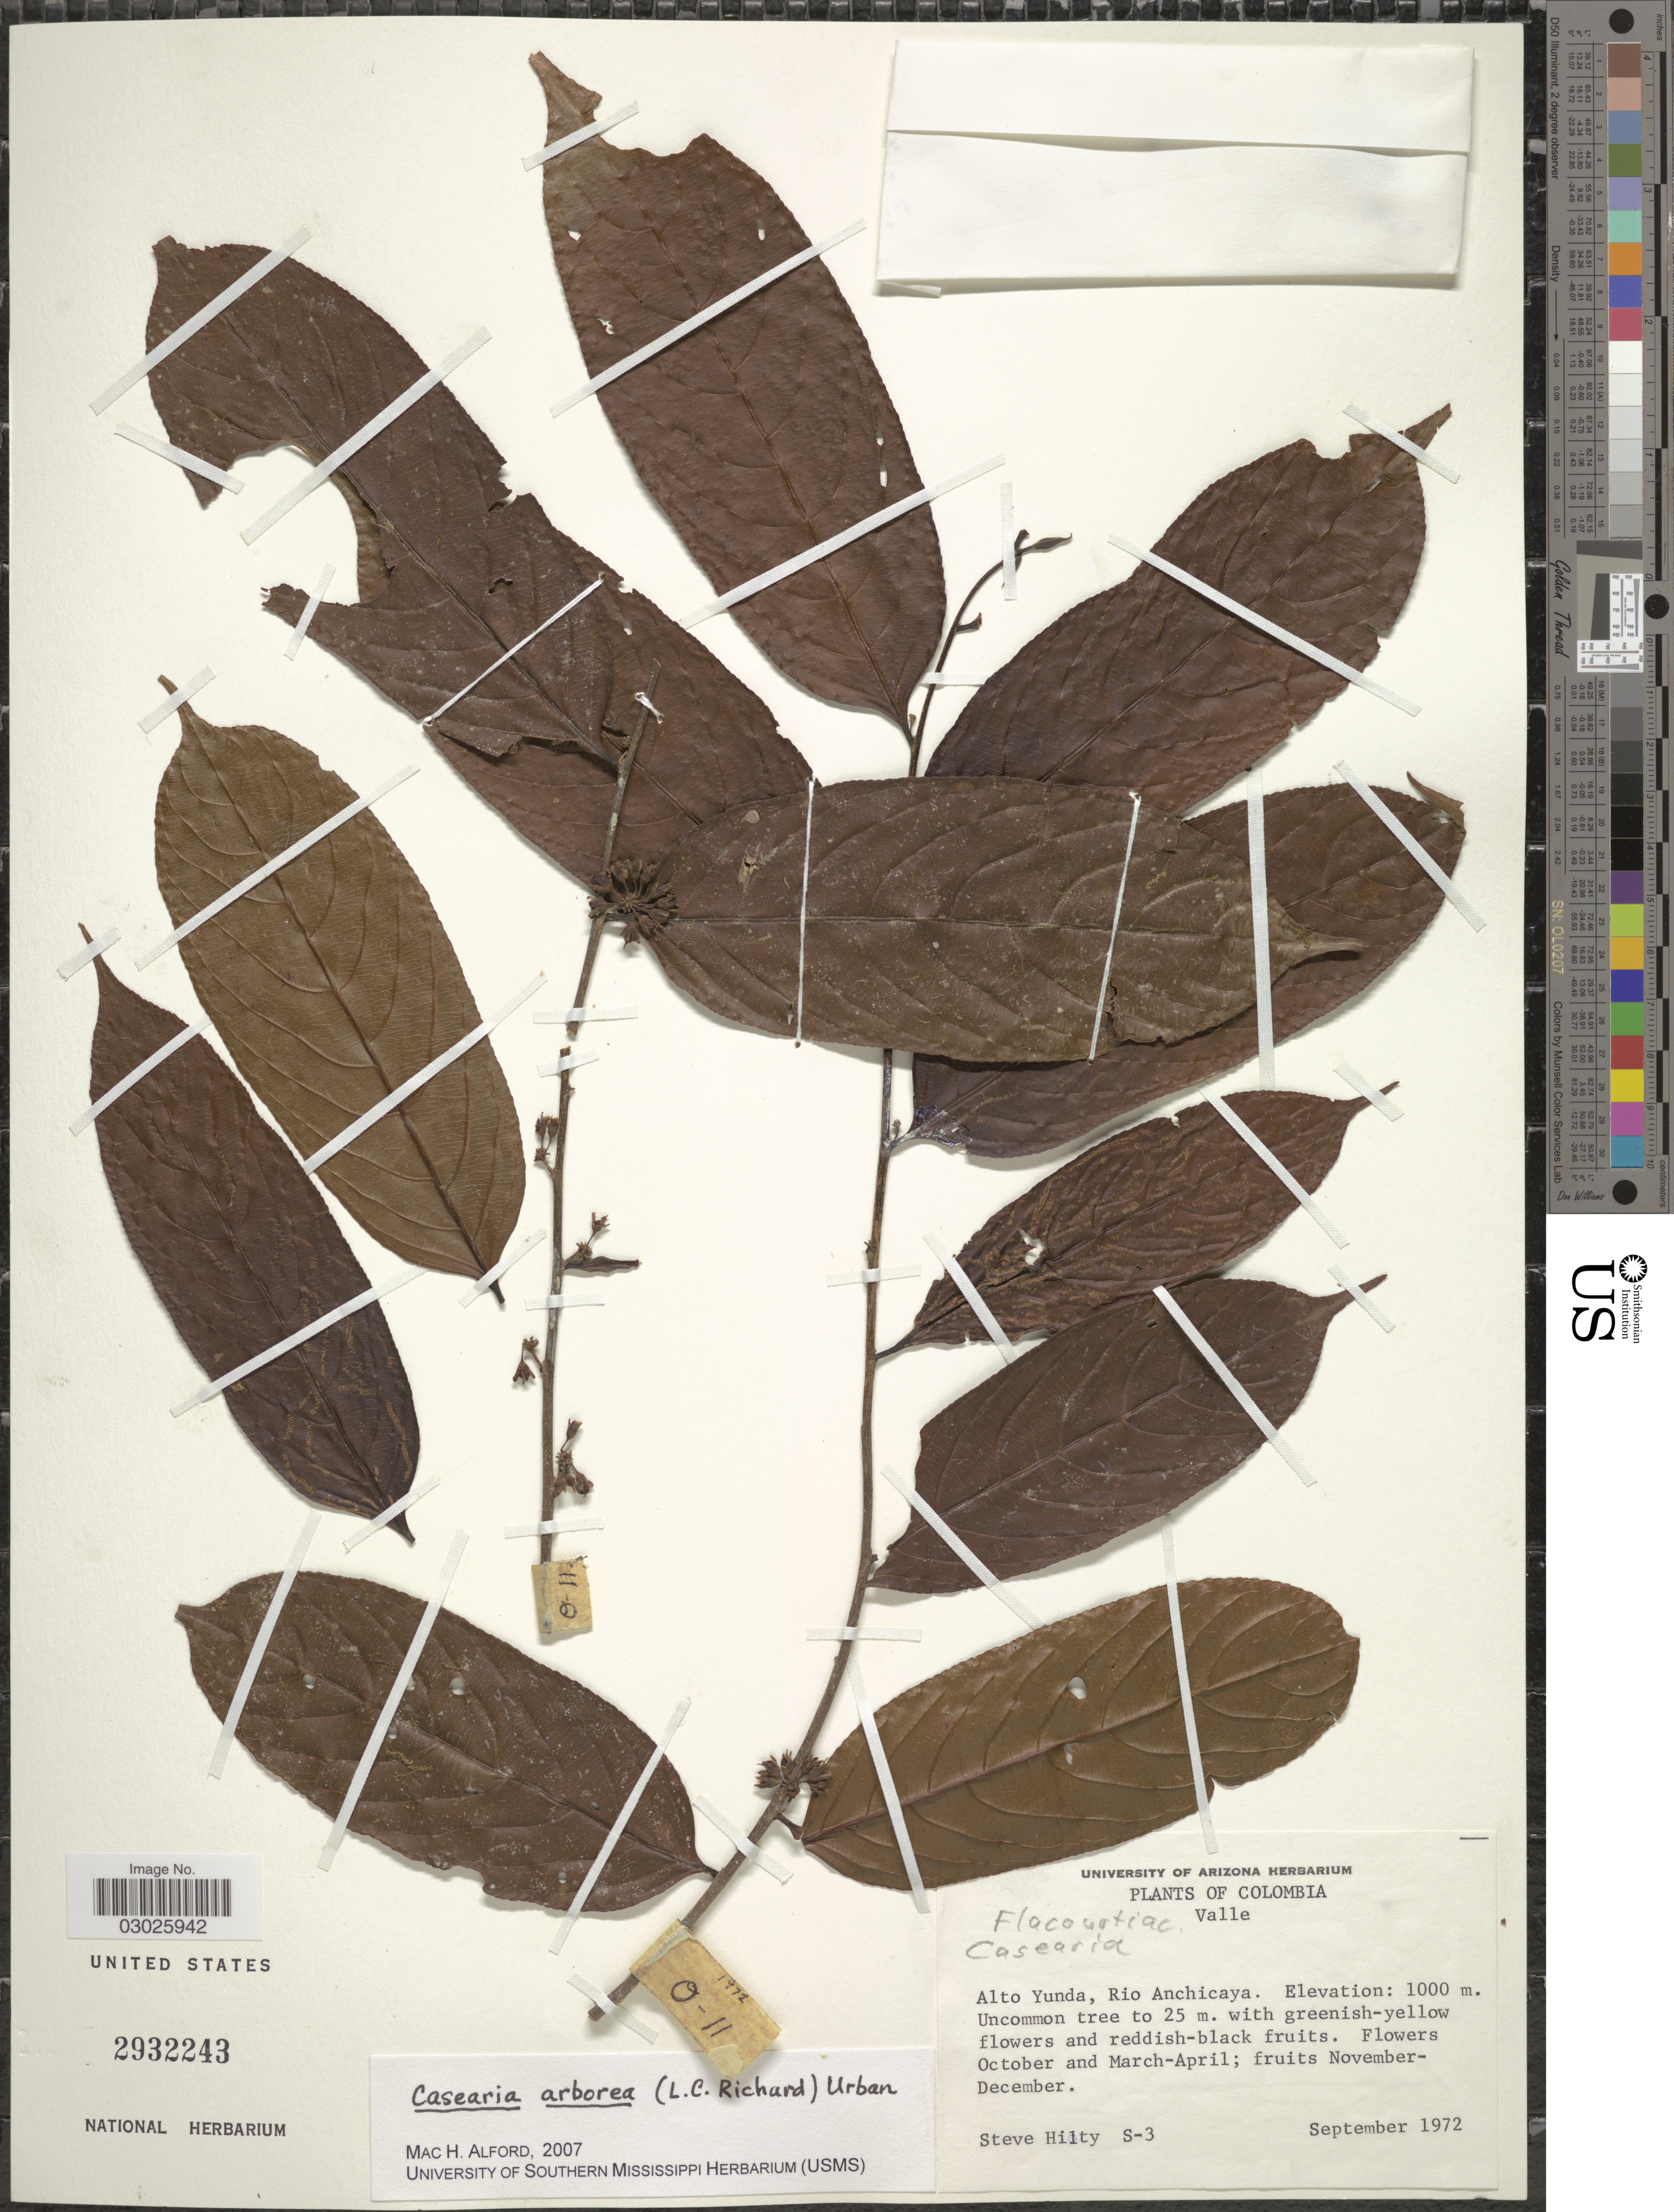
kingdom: Plantae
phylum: Tracheophyta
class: Magnoliopsida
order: Malpighiales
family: Salicaceae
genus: Casearia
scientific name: Casearia arborea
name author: (Rich.) Urb.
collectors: S. Hilty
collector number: S-3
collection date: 1972-09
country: Colombia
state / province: Valle del Cauca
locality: Valle. Alto Yunda, Rio Anchicaya.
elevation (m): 1000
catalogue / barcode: US 2932243